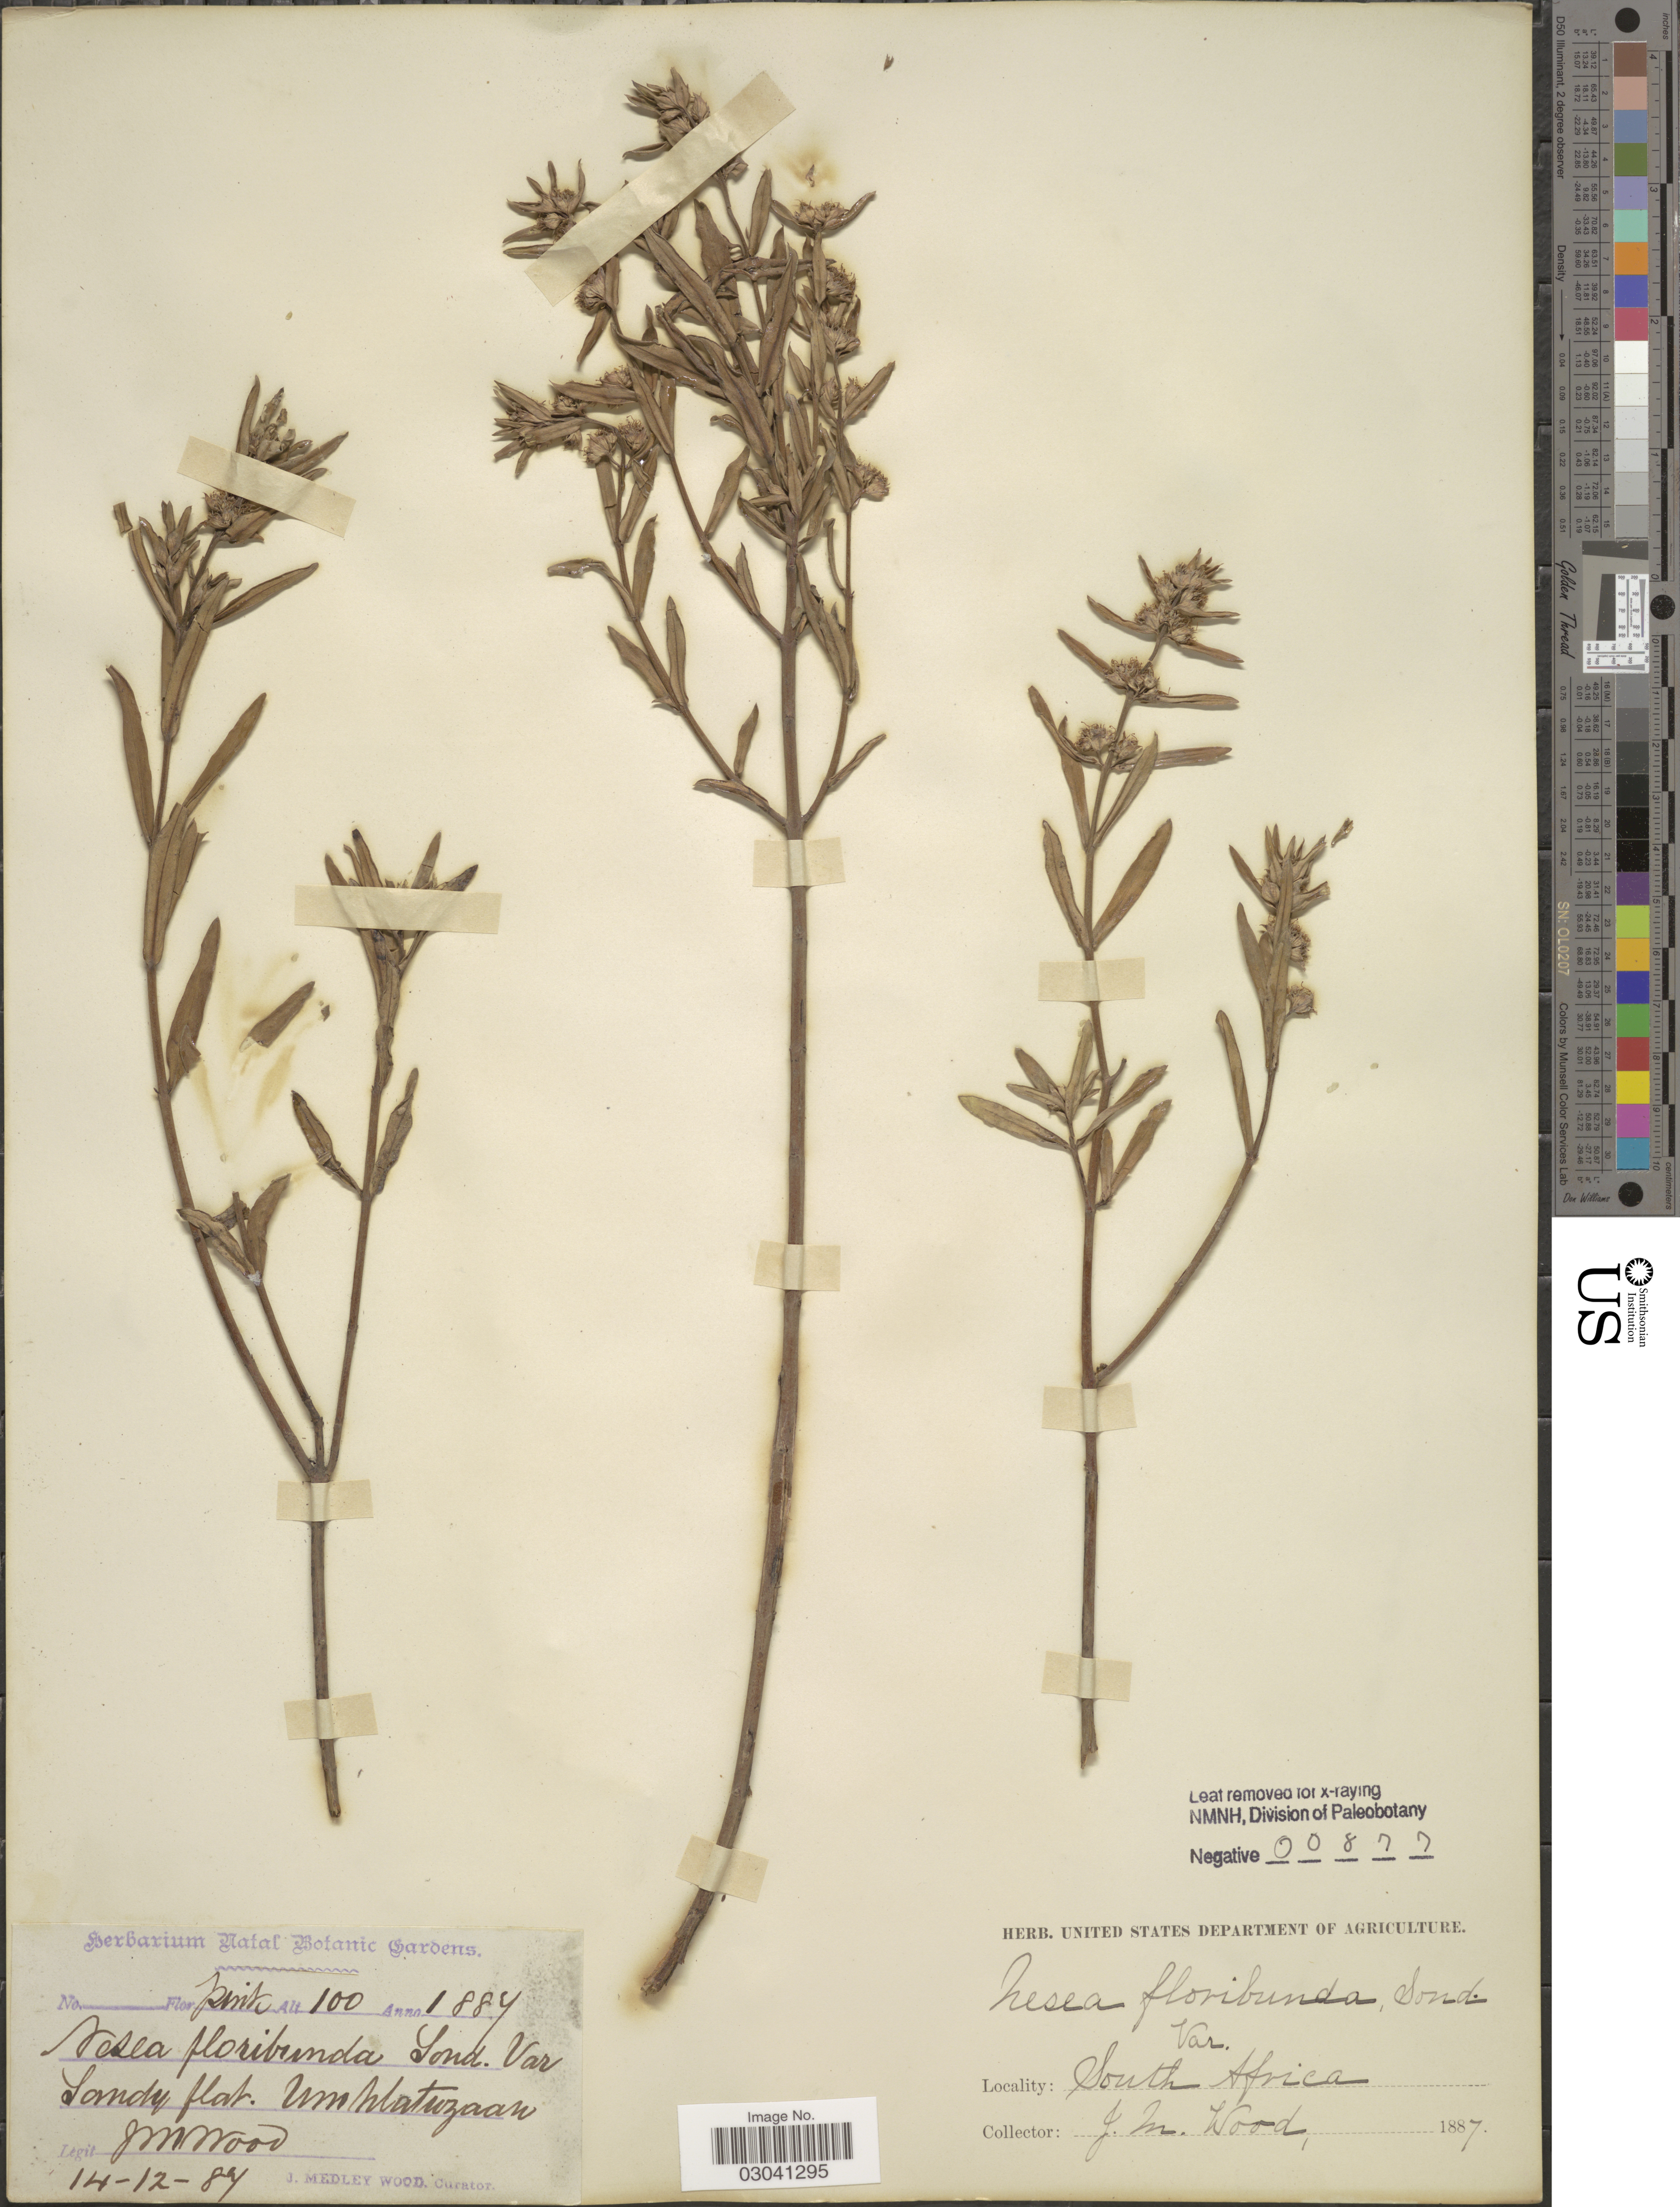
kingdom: Plantae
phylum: Tracheophyta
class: Magnoliopsida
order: Myrtales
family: Lythraceae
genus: Ammannia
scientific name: Ammannia radicans var. floribunda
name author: (Sond.) S.A. Graham & Gandhi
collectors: J. M. Wood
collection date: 1887-12-14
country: South Africa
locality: Sandy Flat Umhlatuzana.